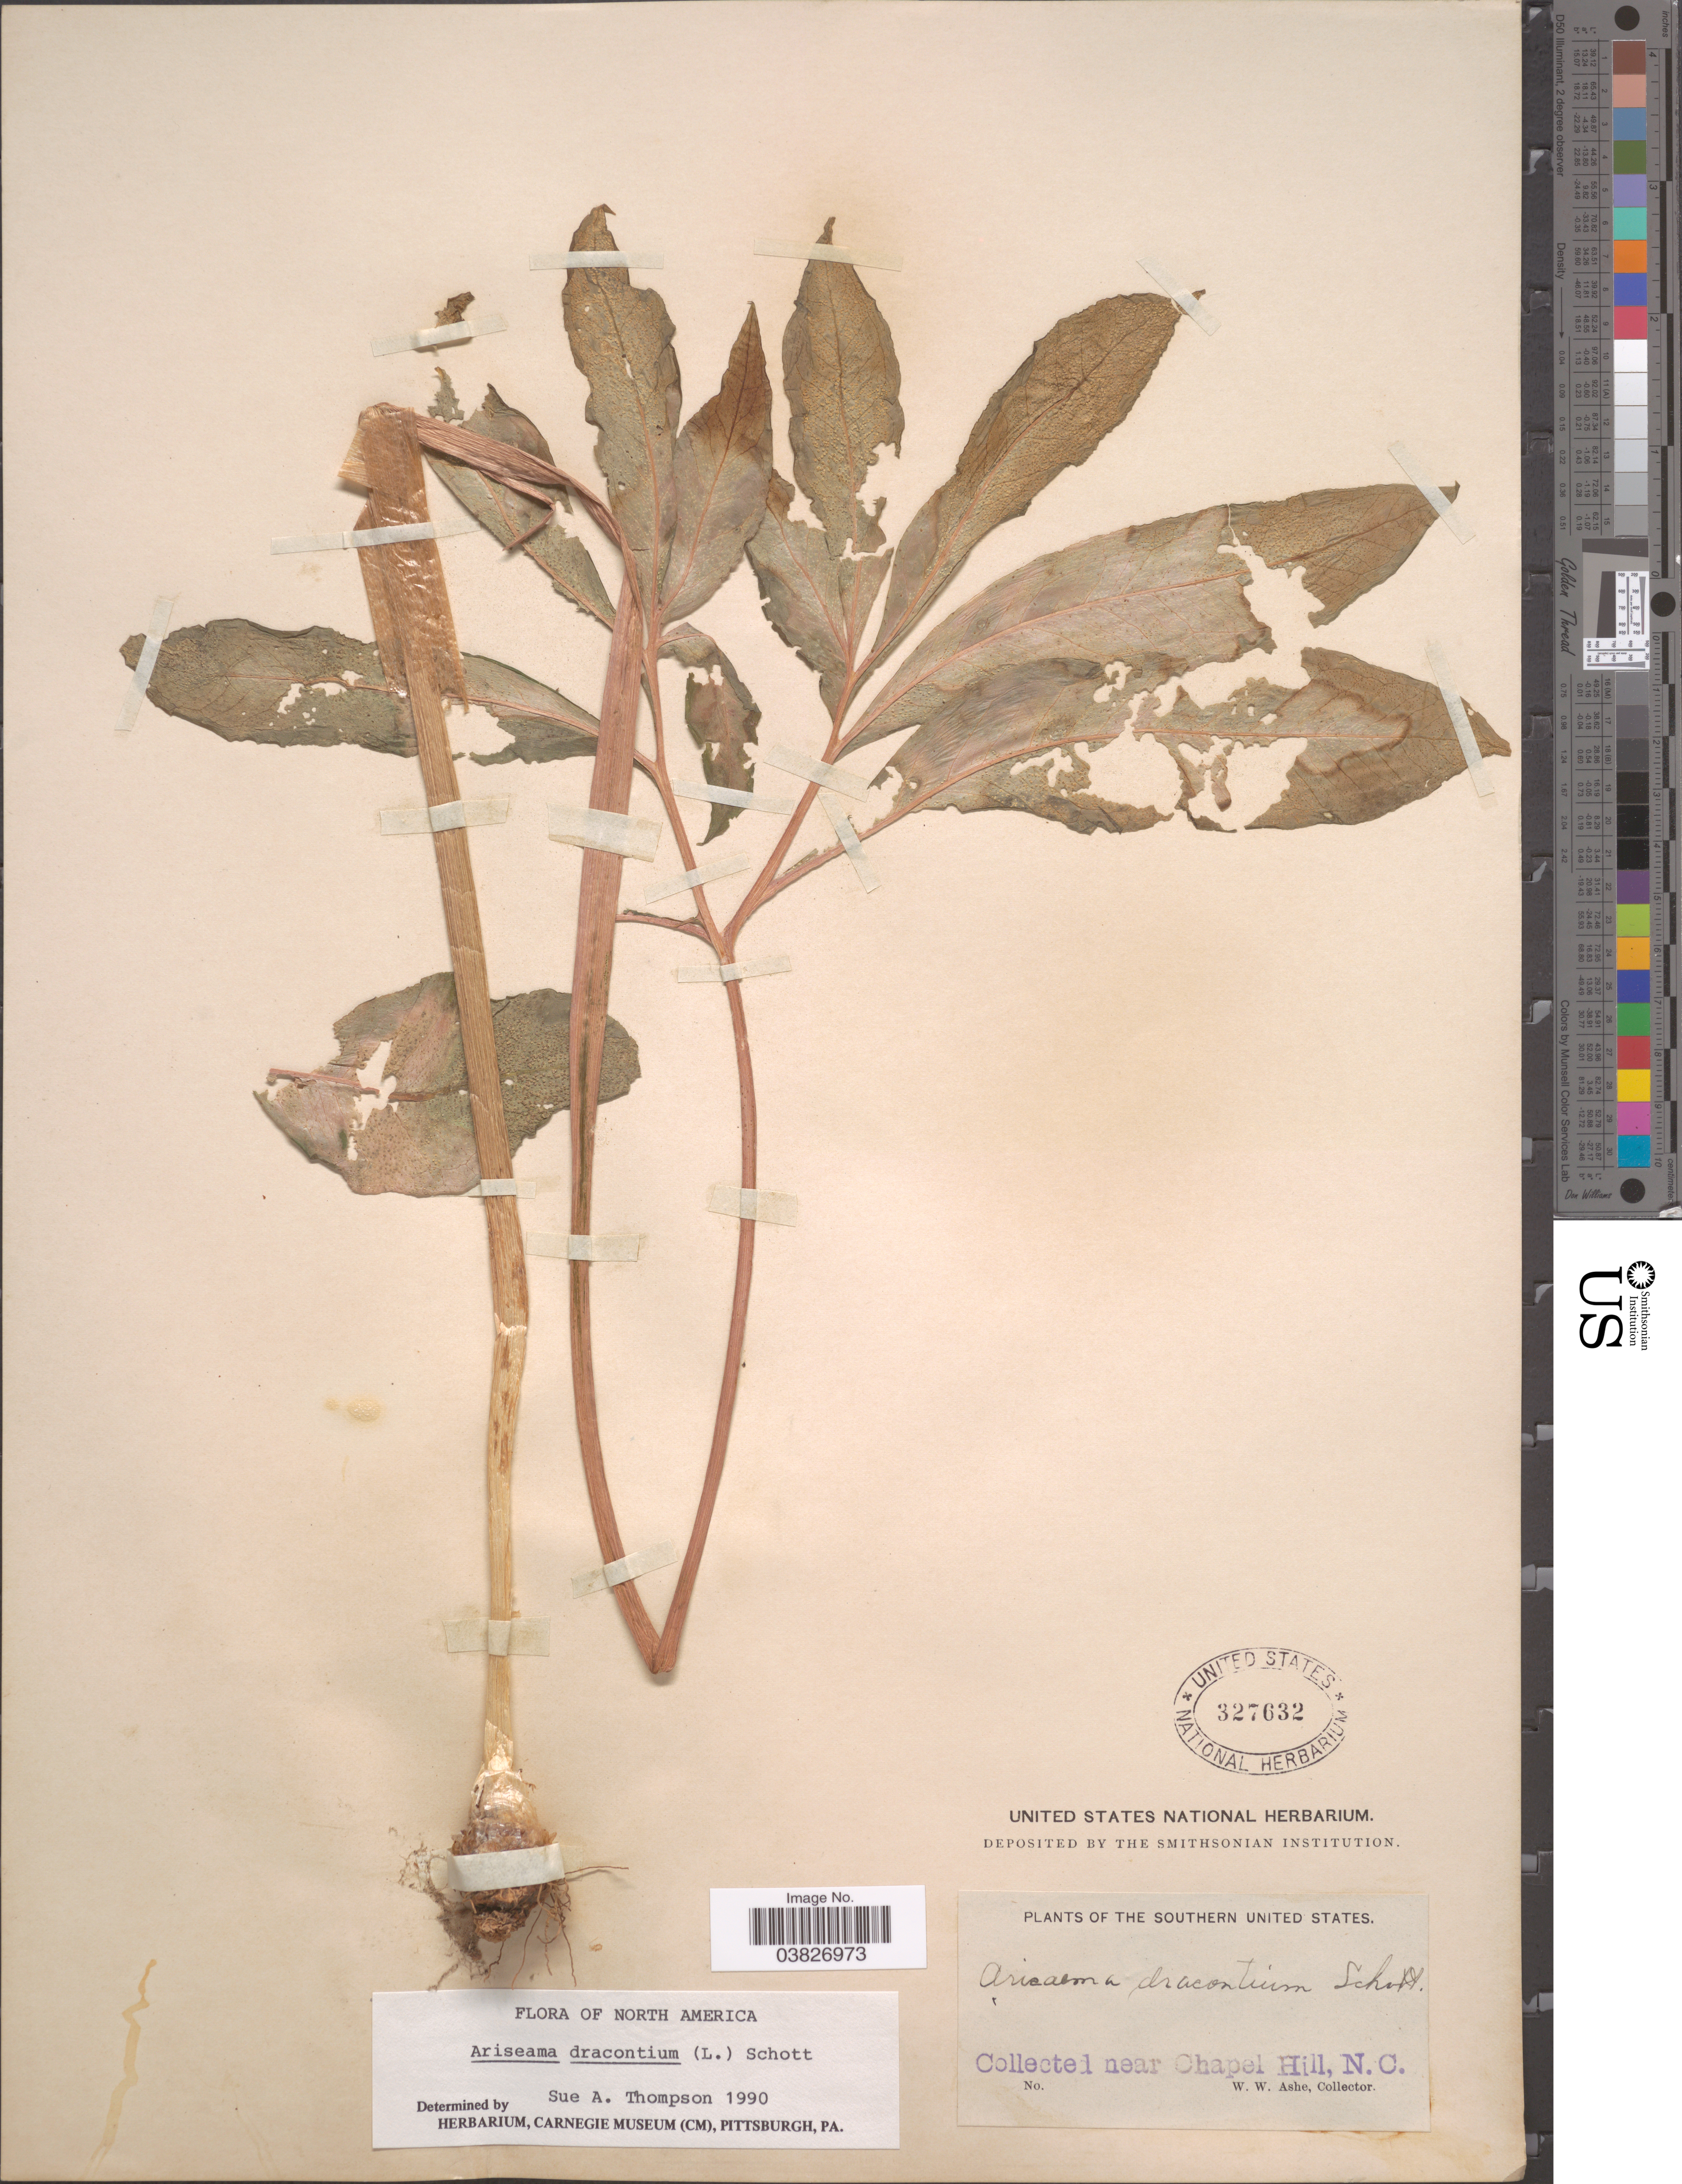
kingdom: Plantae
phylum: Tracheophyta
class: Liliopsida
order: Alismatales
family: Araceae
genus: Arisaema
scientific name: Arisaema dracontium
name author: (L.) Schott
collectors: W. W. Ashe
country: United States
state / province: North Carolina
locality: Southern United States. Near Chapel Hill.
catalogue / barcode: US 327632